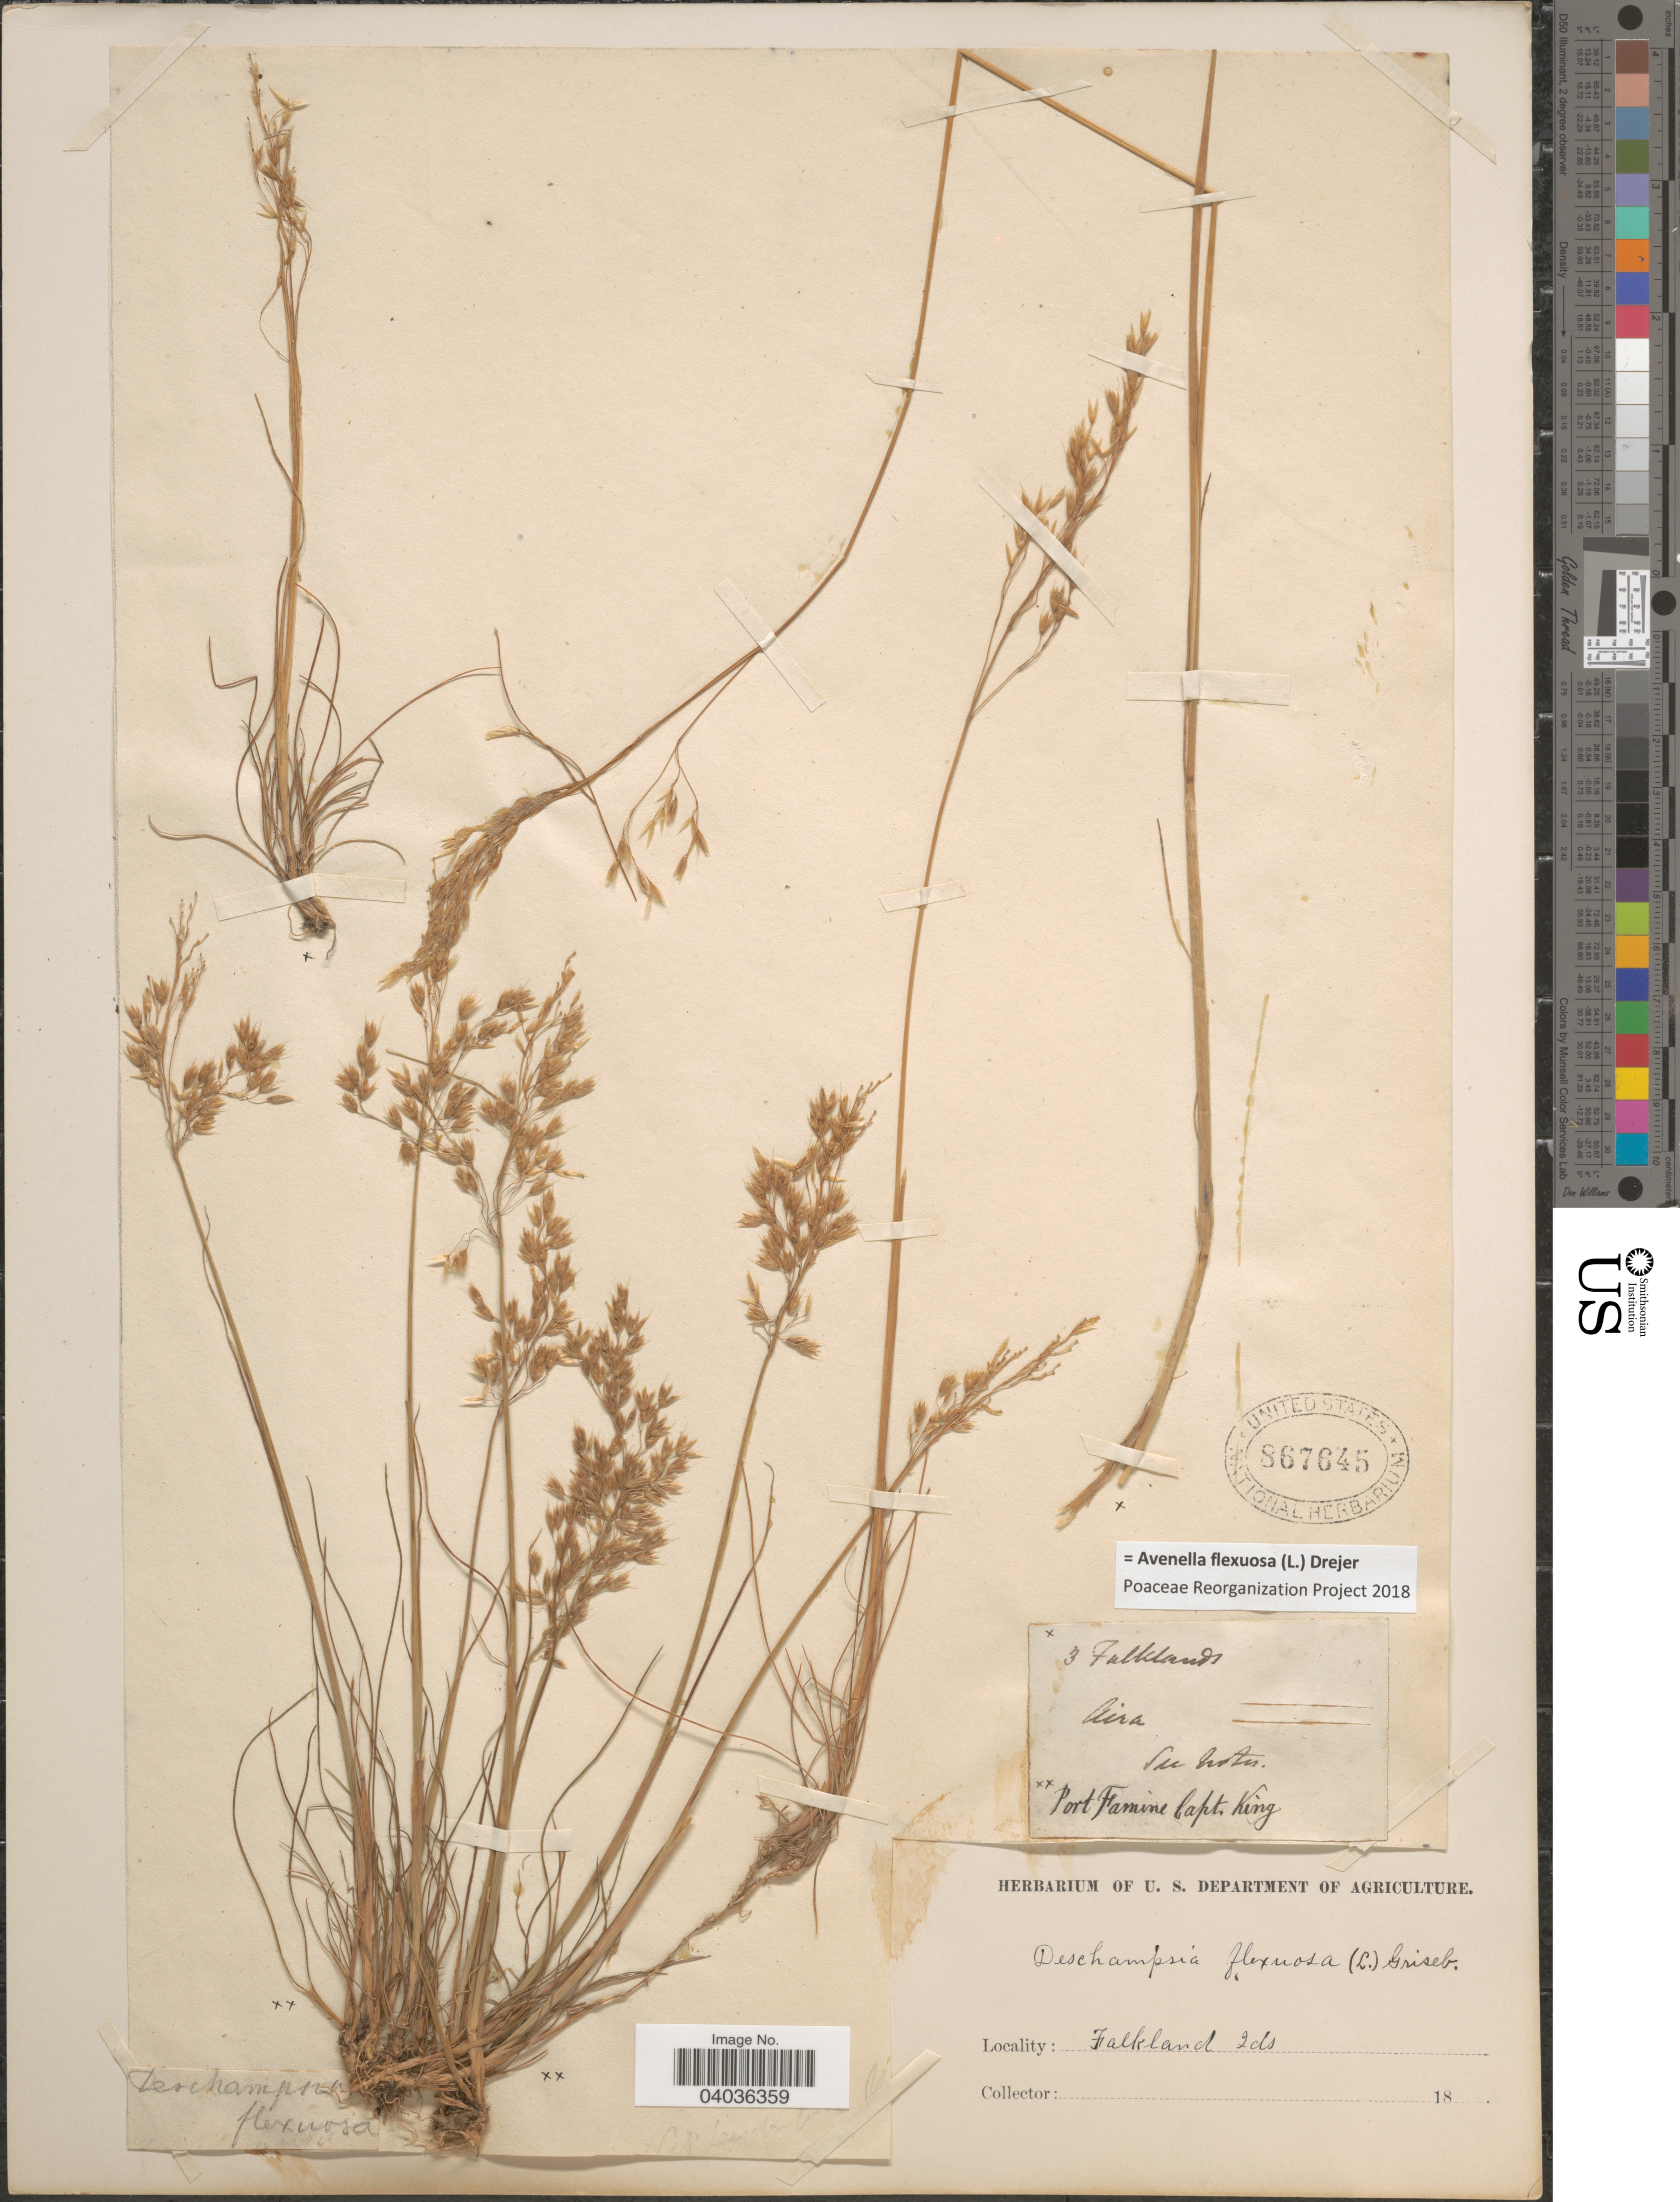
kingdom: Plantae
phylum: Tracheophyta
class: Liliopsida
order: Poales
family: Poaceae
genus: Avenella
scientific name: Avenella flexuosa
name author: (L.) Drejer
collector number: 3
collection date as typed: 18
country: Falkland Islands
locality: Port Famine Capt. King.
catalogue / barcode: US 867645